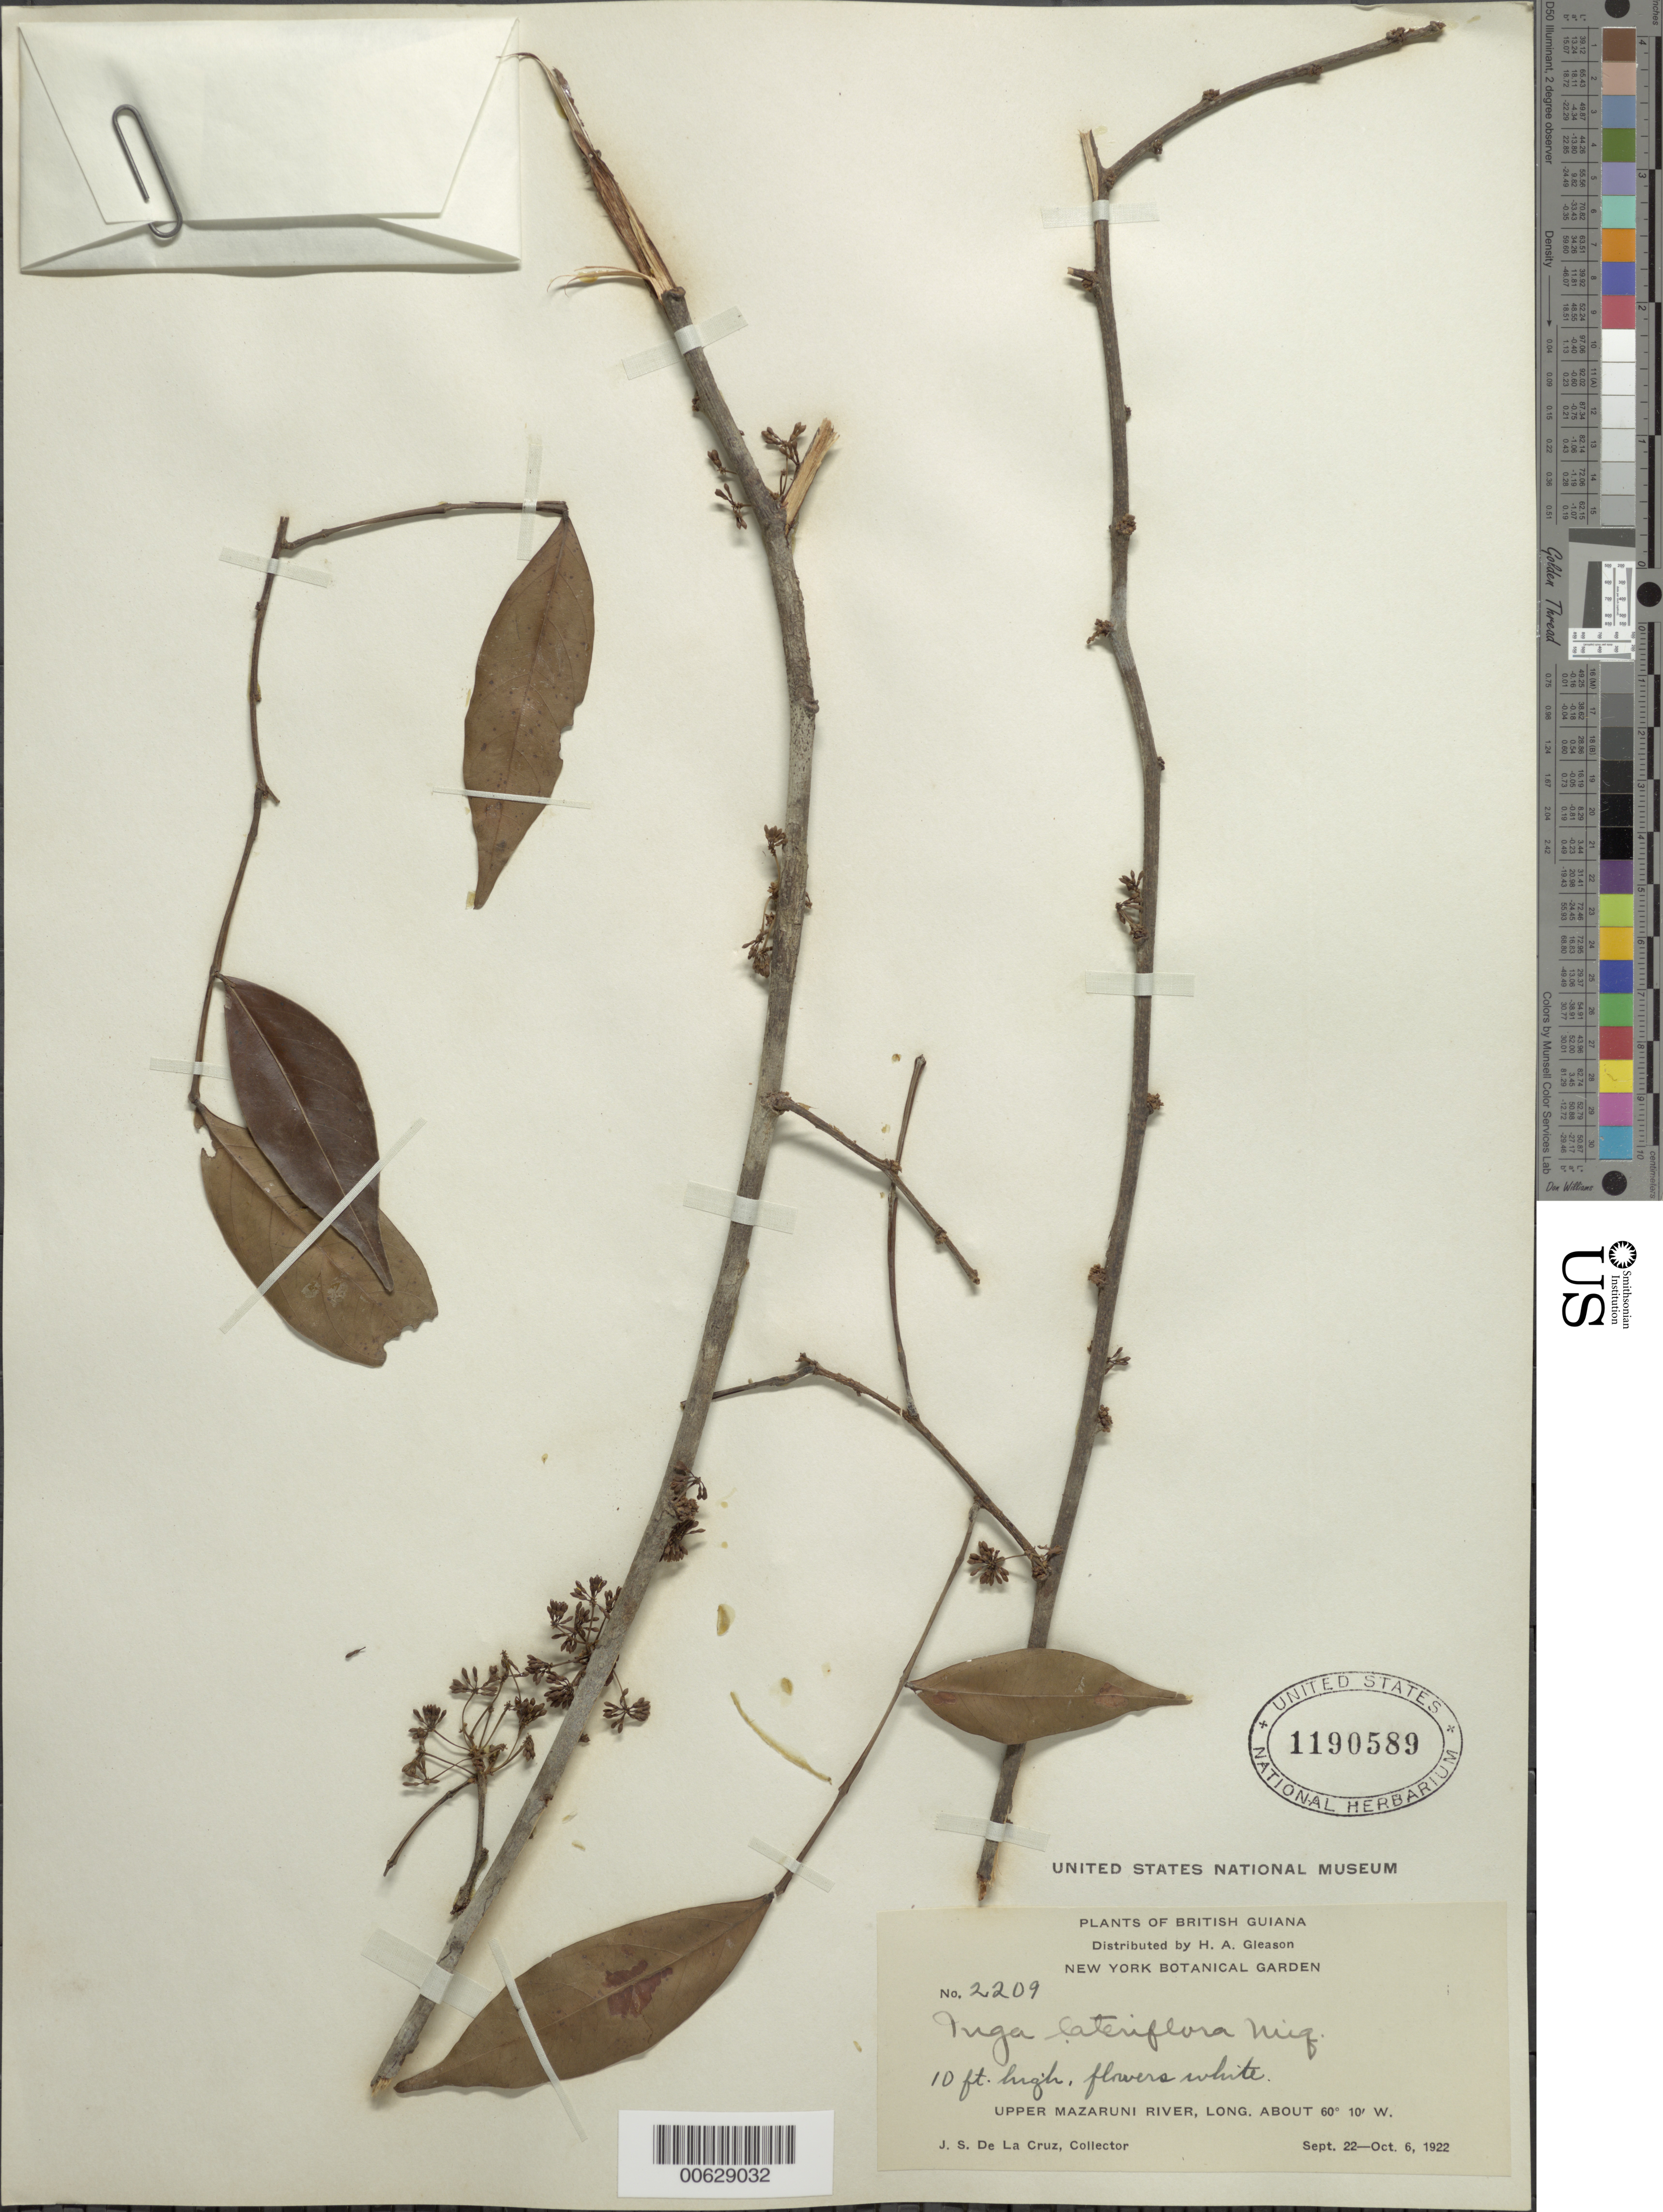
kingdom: Plantae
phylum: Tracheophyta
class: Magnoliopsida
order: Fabales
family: Fabaceae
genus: Inga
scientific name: Inga lateriflora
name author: Miq.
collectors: J. S. de la Cruz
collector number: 2209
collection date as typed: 22-Sep-22 to 6-Oct-22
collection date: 1922-09-22/1922-10-06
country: Guyana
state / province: Cuyuni-Mazaruni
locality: Upper Mazaruni R.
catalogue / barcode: US 1190589